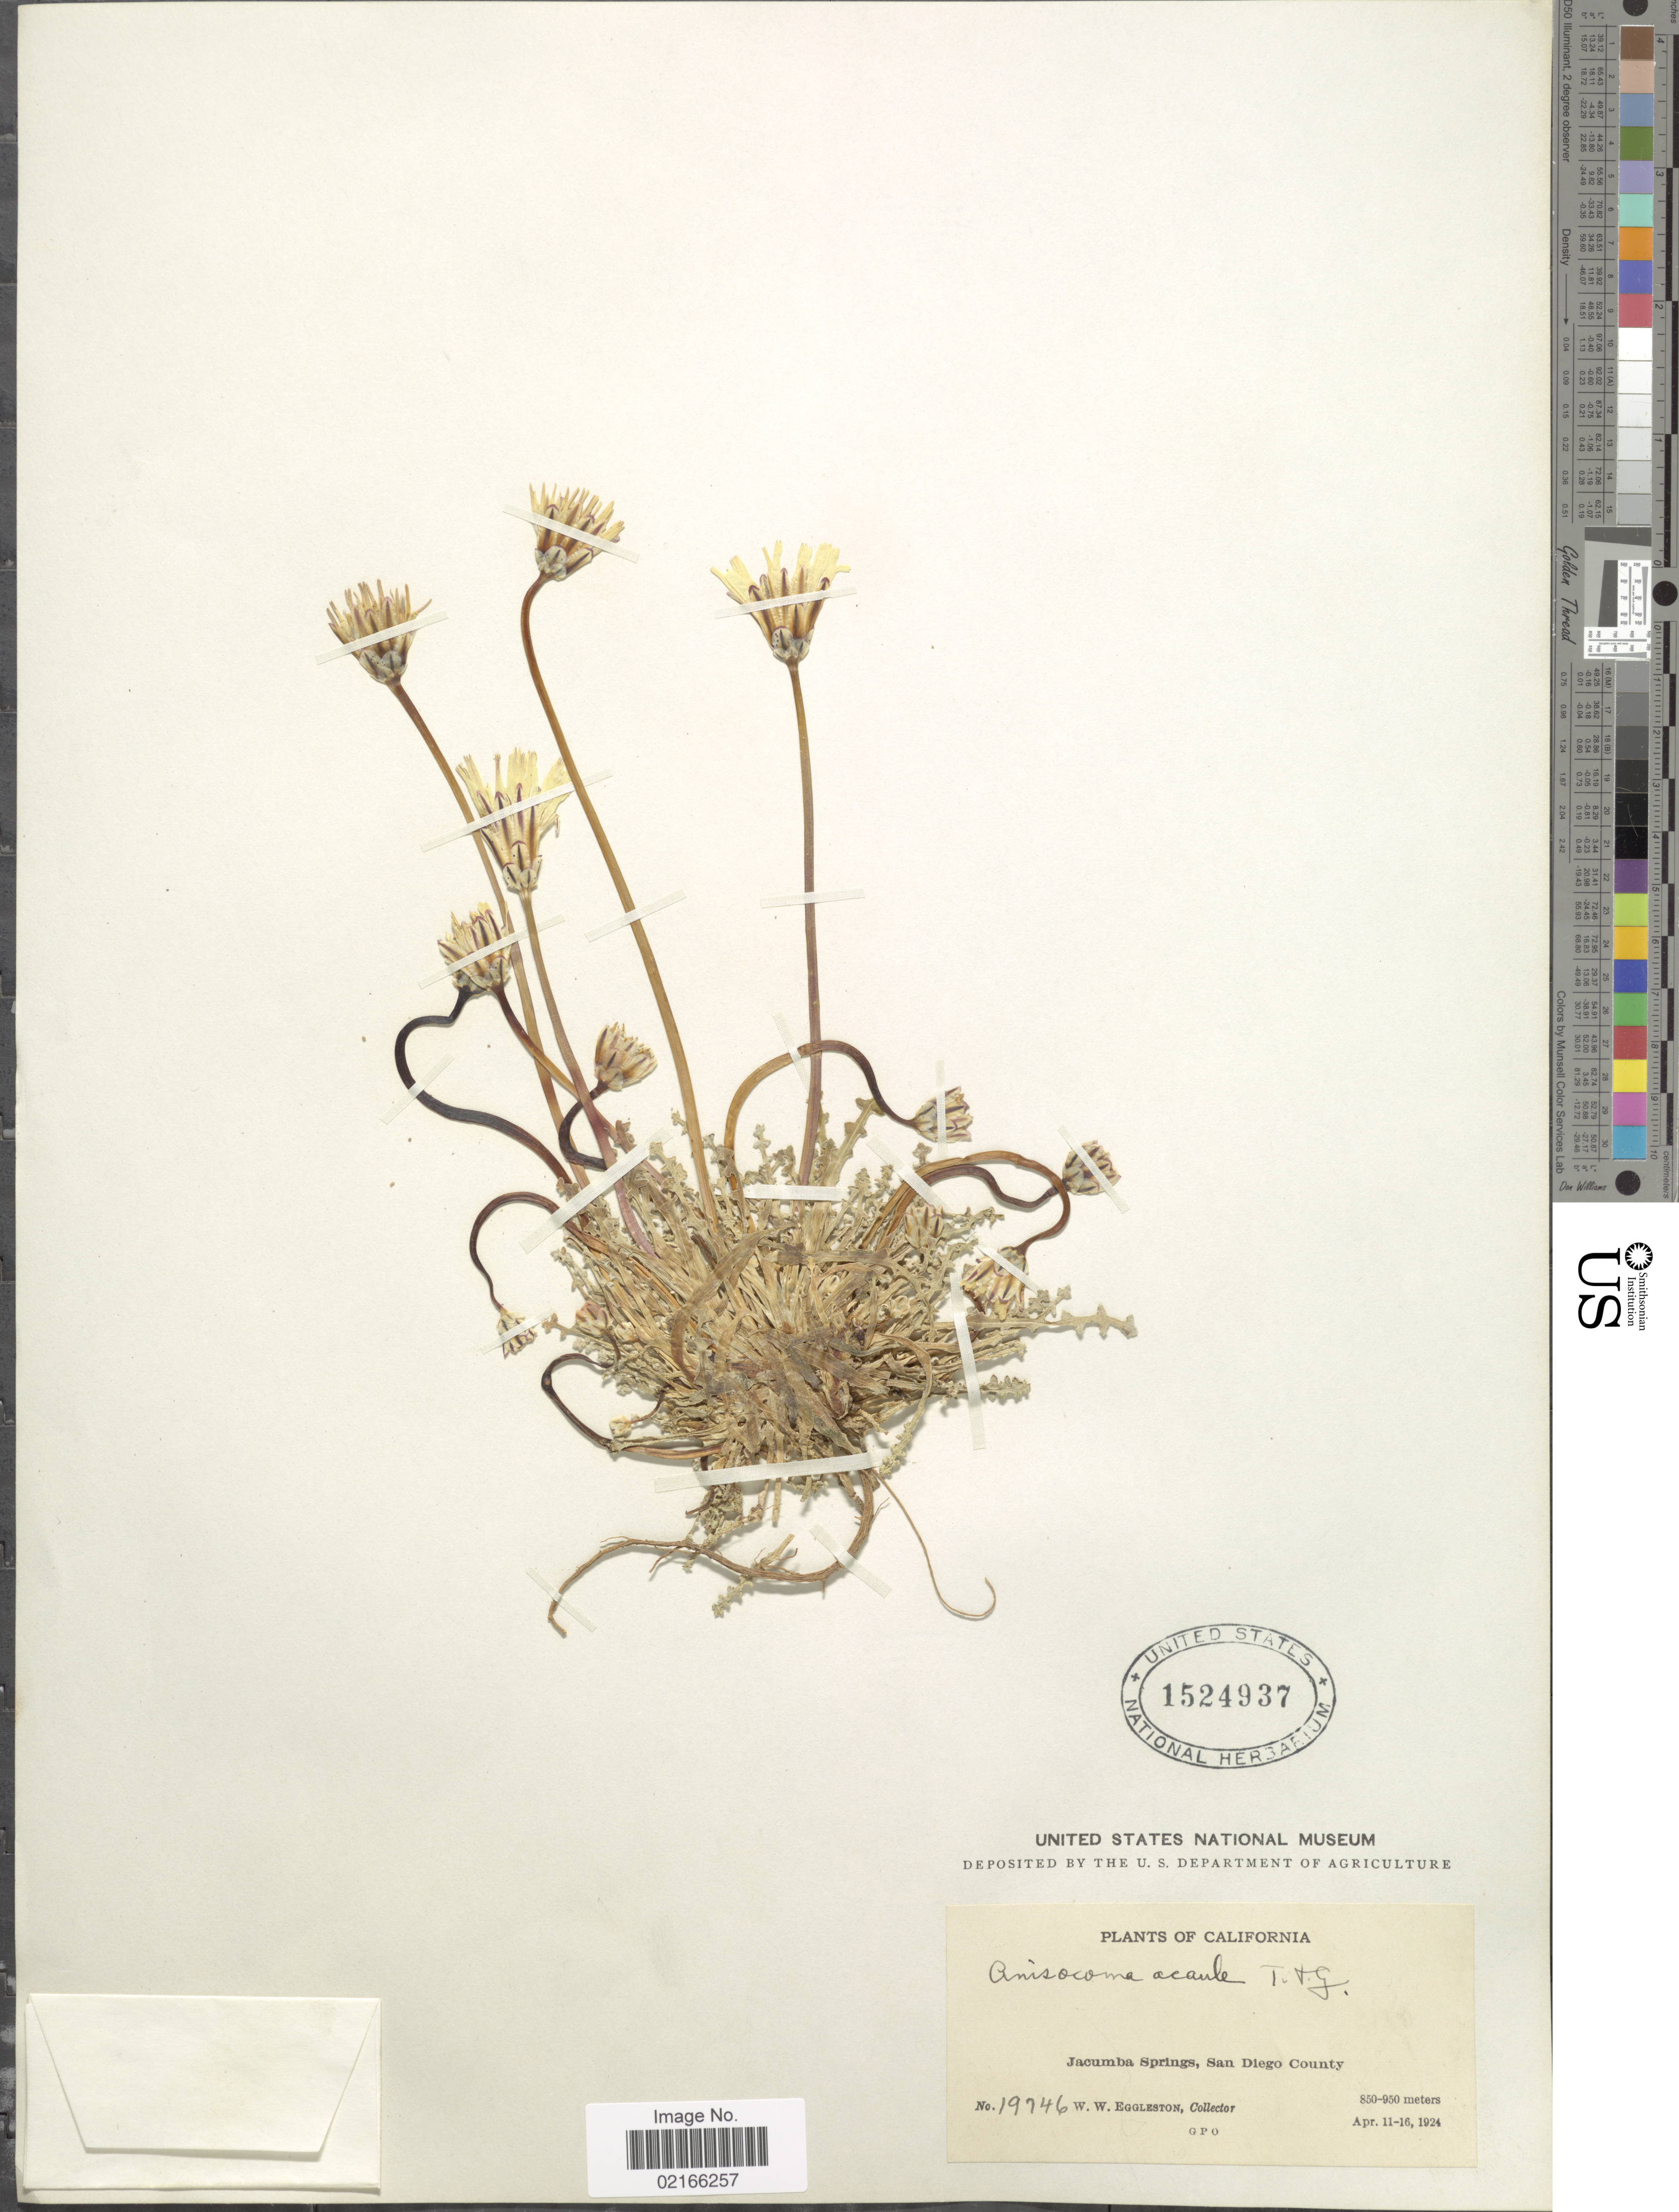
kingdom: Plantae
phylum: Tracheophyta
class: Magnoliopsida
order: Asterales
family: Asteraceae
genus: Anisocoma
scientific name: Anisocoma acaulis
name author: Torr. & A. Gray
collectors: W. W. Eggleston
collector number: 19746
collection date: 1924-04-11/1924-04-16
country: United States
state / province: California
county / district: San Diego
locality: Jacumba Springs, San Diego County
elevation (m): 850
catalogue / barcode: US 1524937